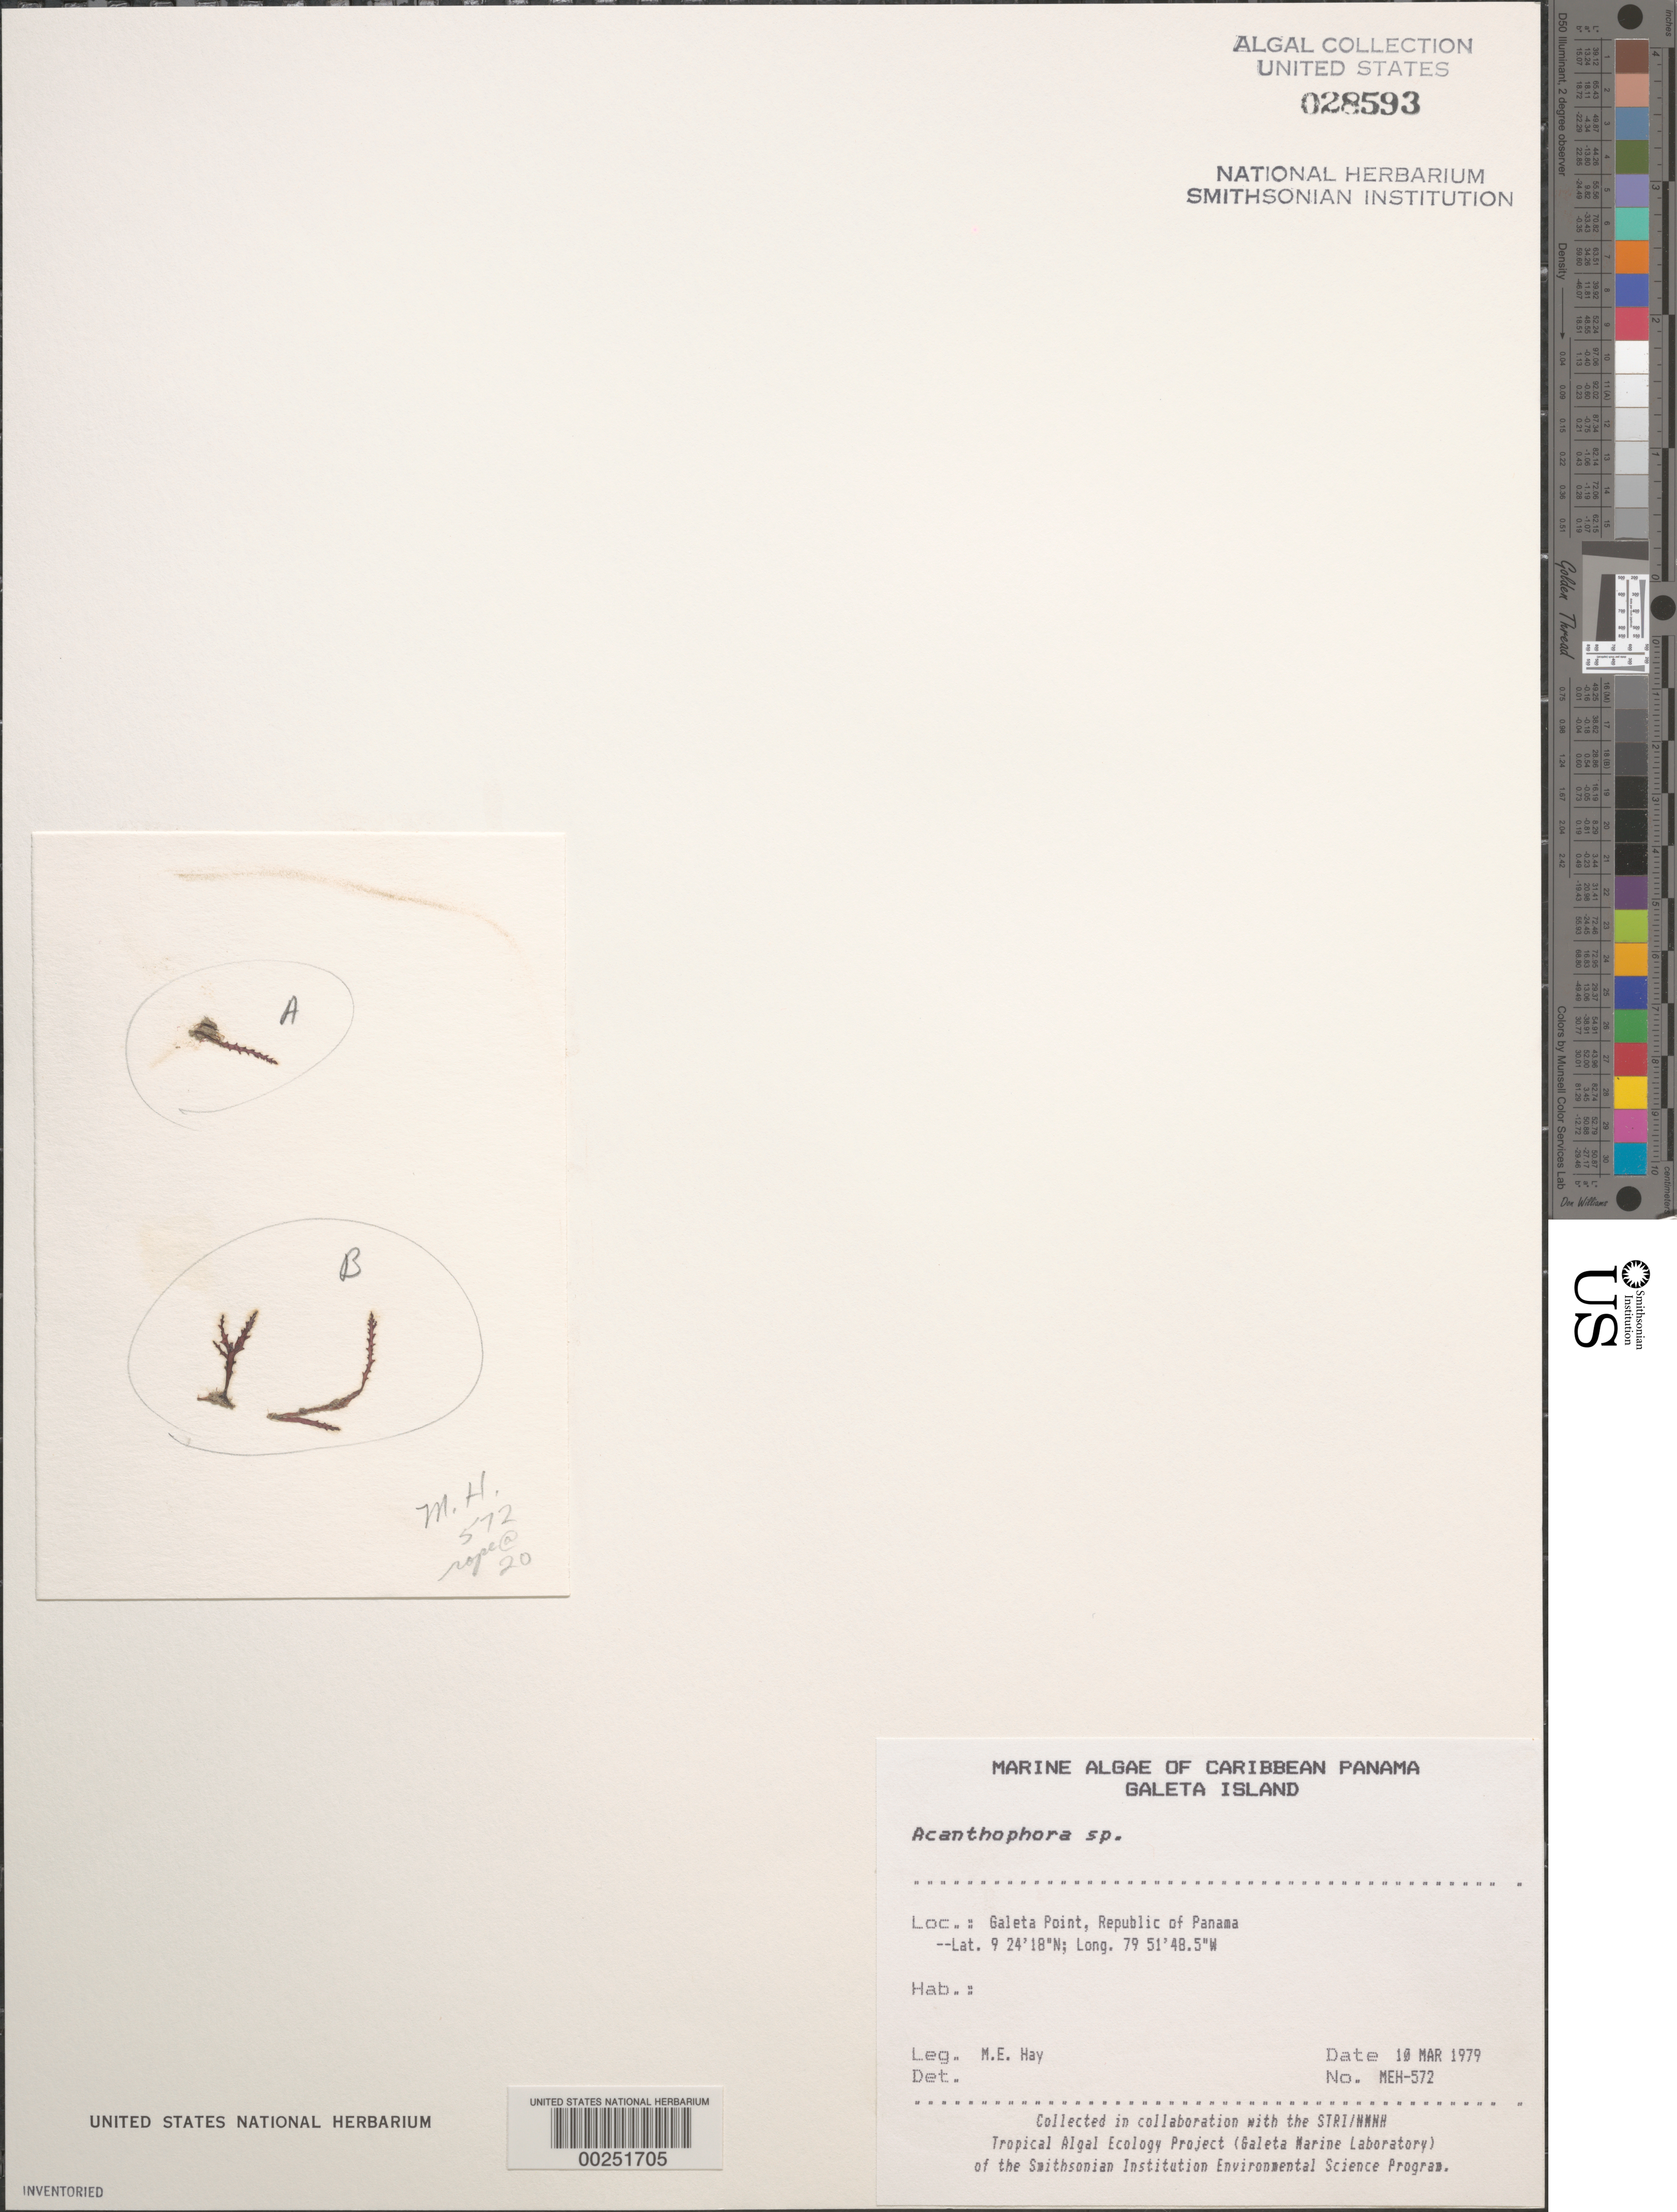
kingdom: Plantae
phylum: Rhodophyta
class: Florideophyceae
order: Ceramiales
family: Rhodomelaceae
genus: Acanthophora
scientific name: Acanthophora sp.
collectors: M. E. Hay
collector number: MEH-572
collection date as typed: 10 Mar 1979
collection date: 1979-03-10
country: Panama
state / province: Colón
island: Galeta Island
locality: Galeta Point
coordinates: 9 24' 18" N, 79 51' 48.5" W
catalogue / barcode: US 28593